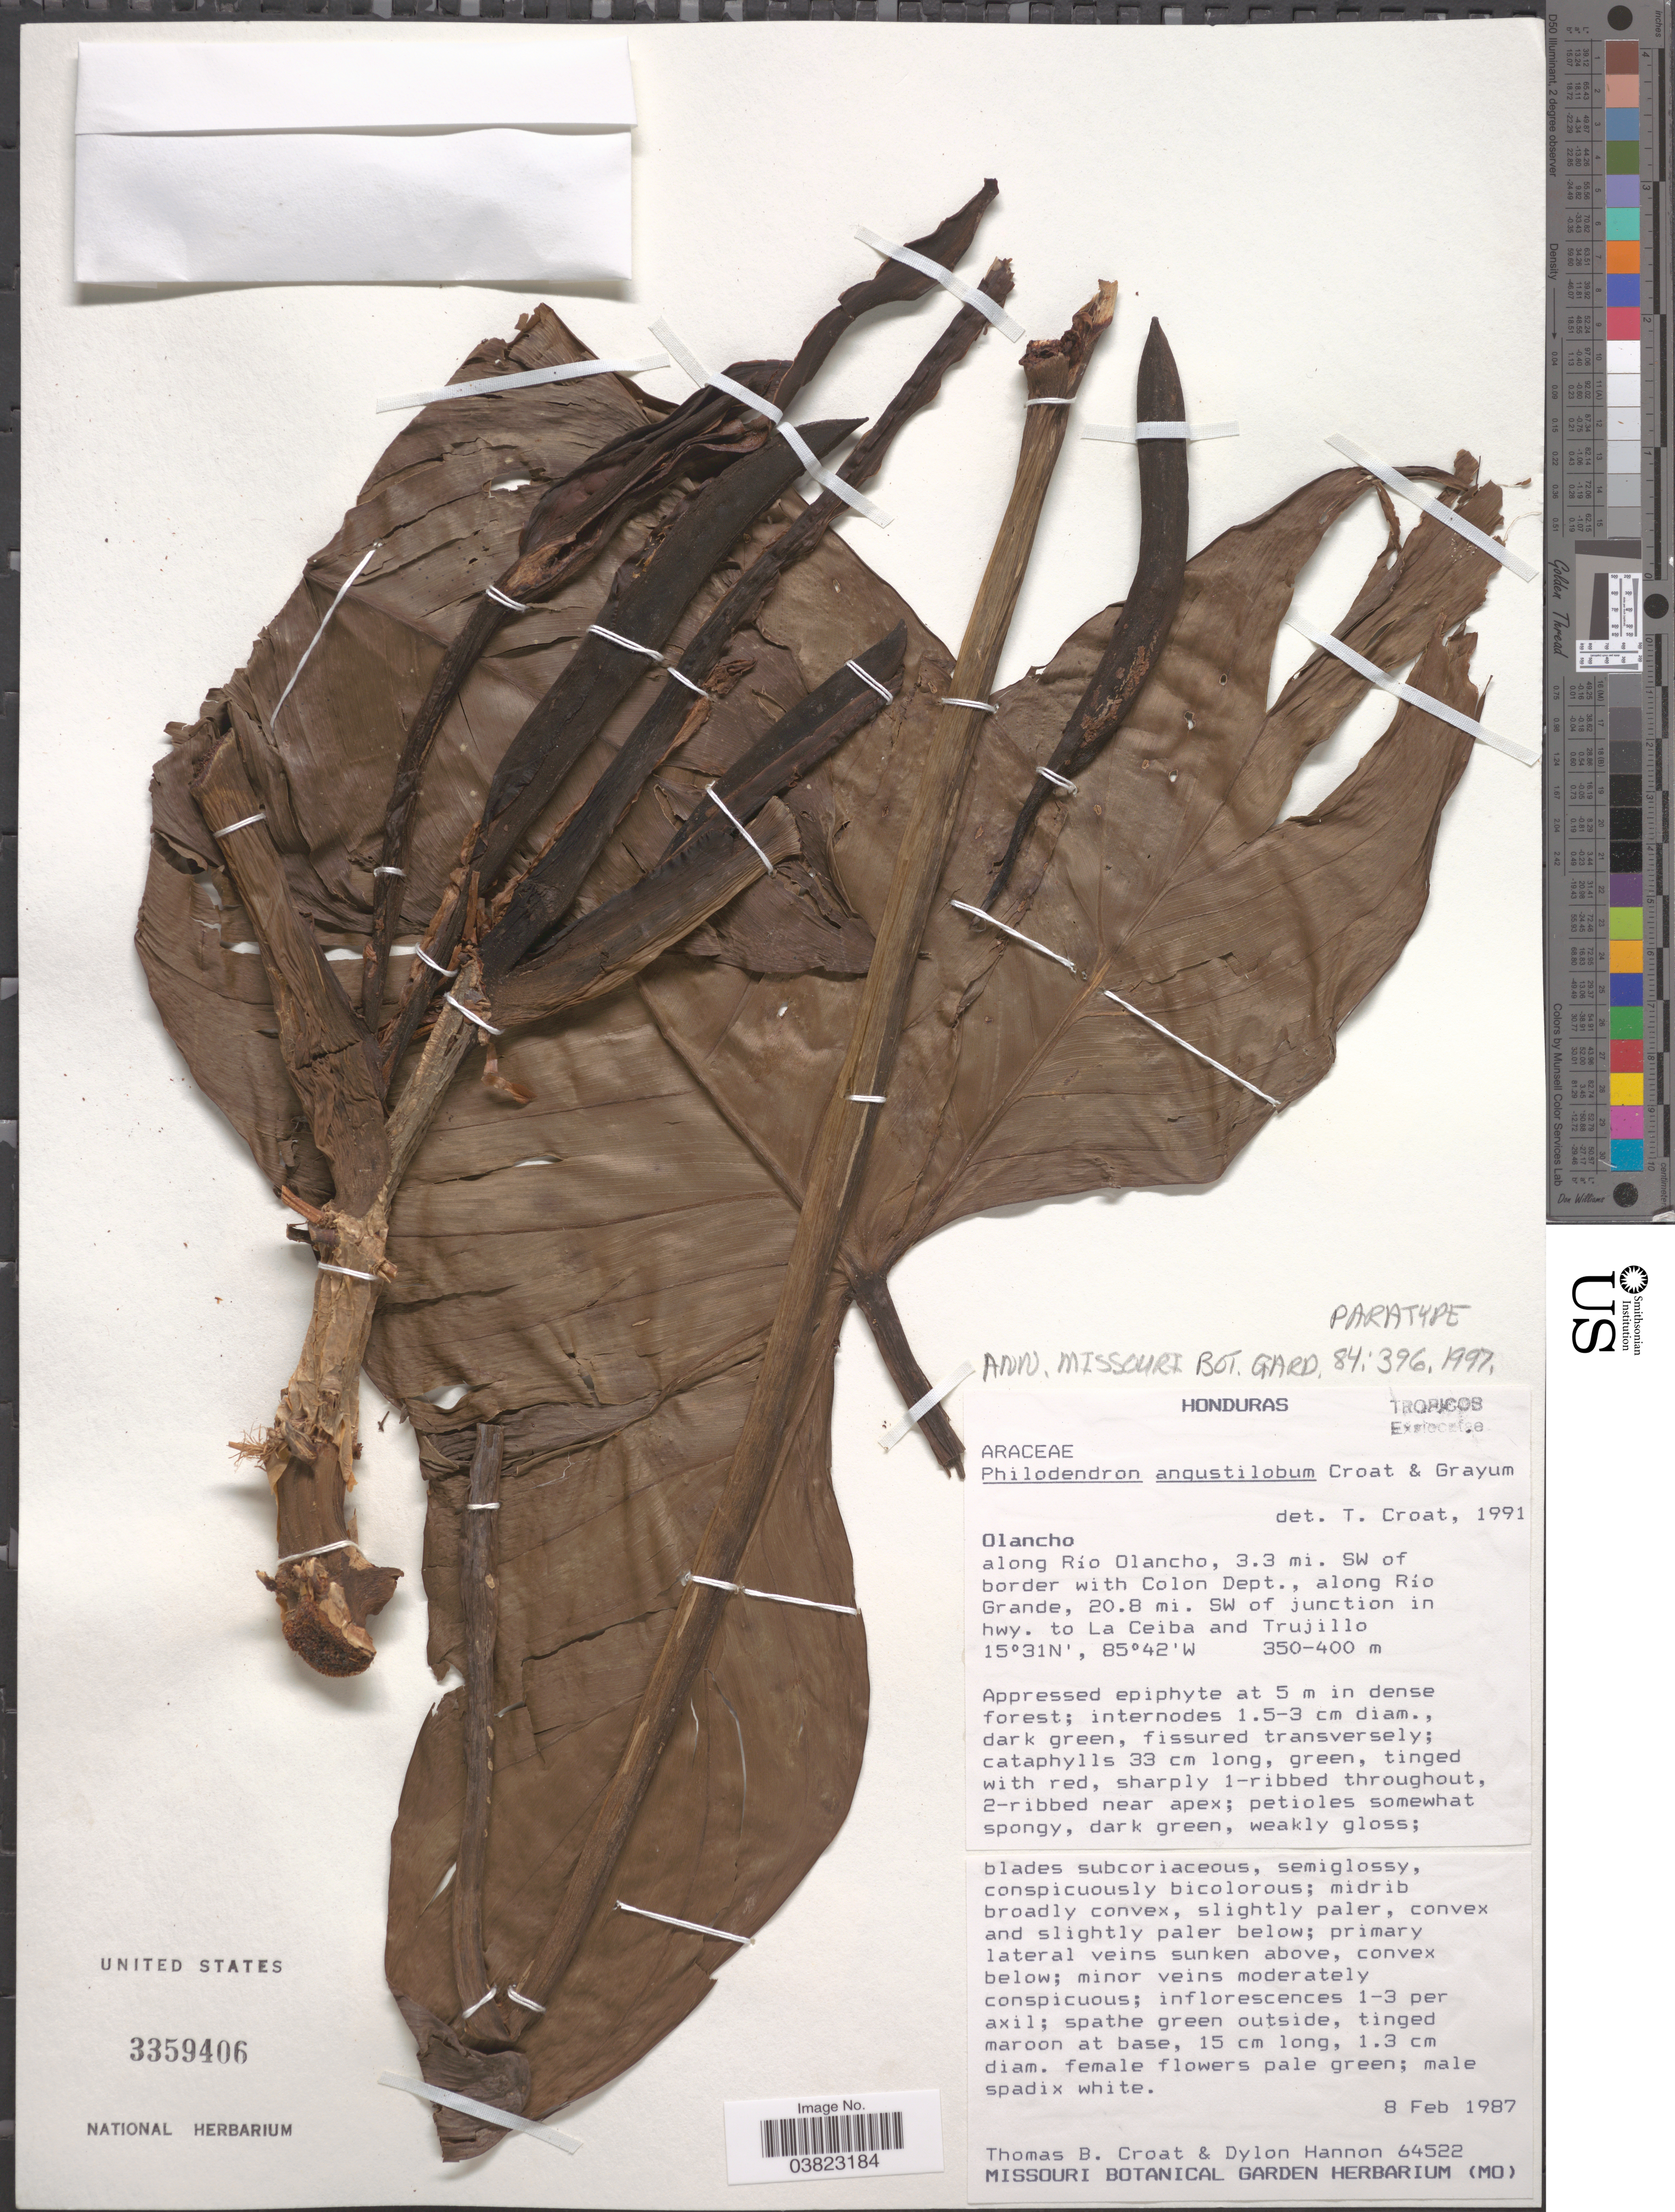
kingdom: Plantae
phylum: Tracheophyta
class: Liliopsida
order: Alismatales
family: Araceae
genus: Philodendron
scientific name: Philodendron angustilobum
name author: Croat & Grayum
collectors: T. B. Croat & D. Hannon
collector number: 64522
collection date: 1987-02-08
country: Honduras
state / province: Olancho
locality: Along Río Olancho, 3.3 mi. SW of border with Colon Dept., along Río Grande, 20.8 mi. SW of junction in hwy. to La Ceiba and Trujillo.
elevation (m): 350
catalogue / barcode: US 3359406